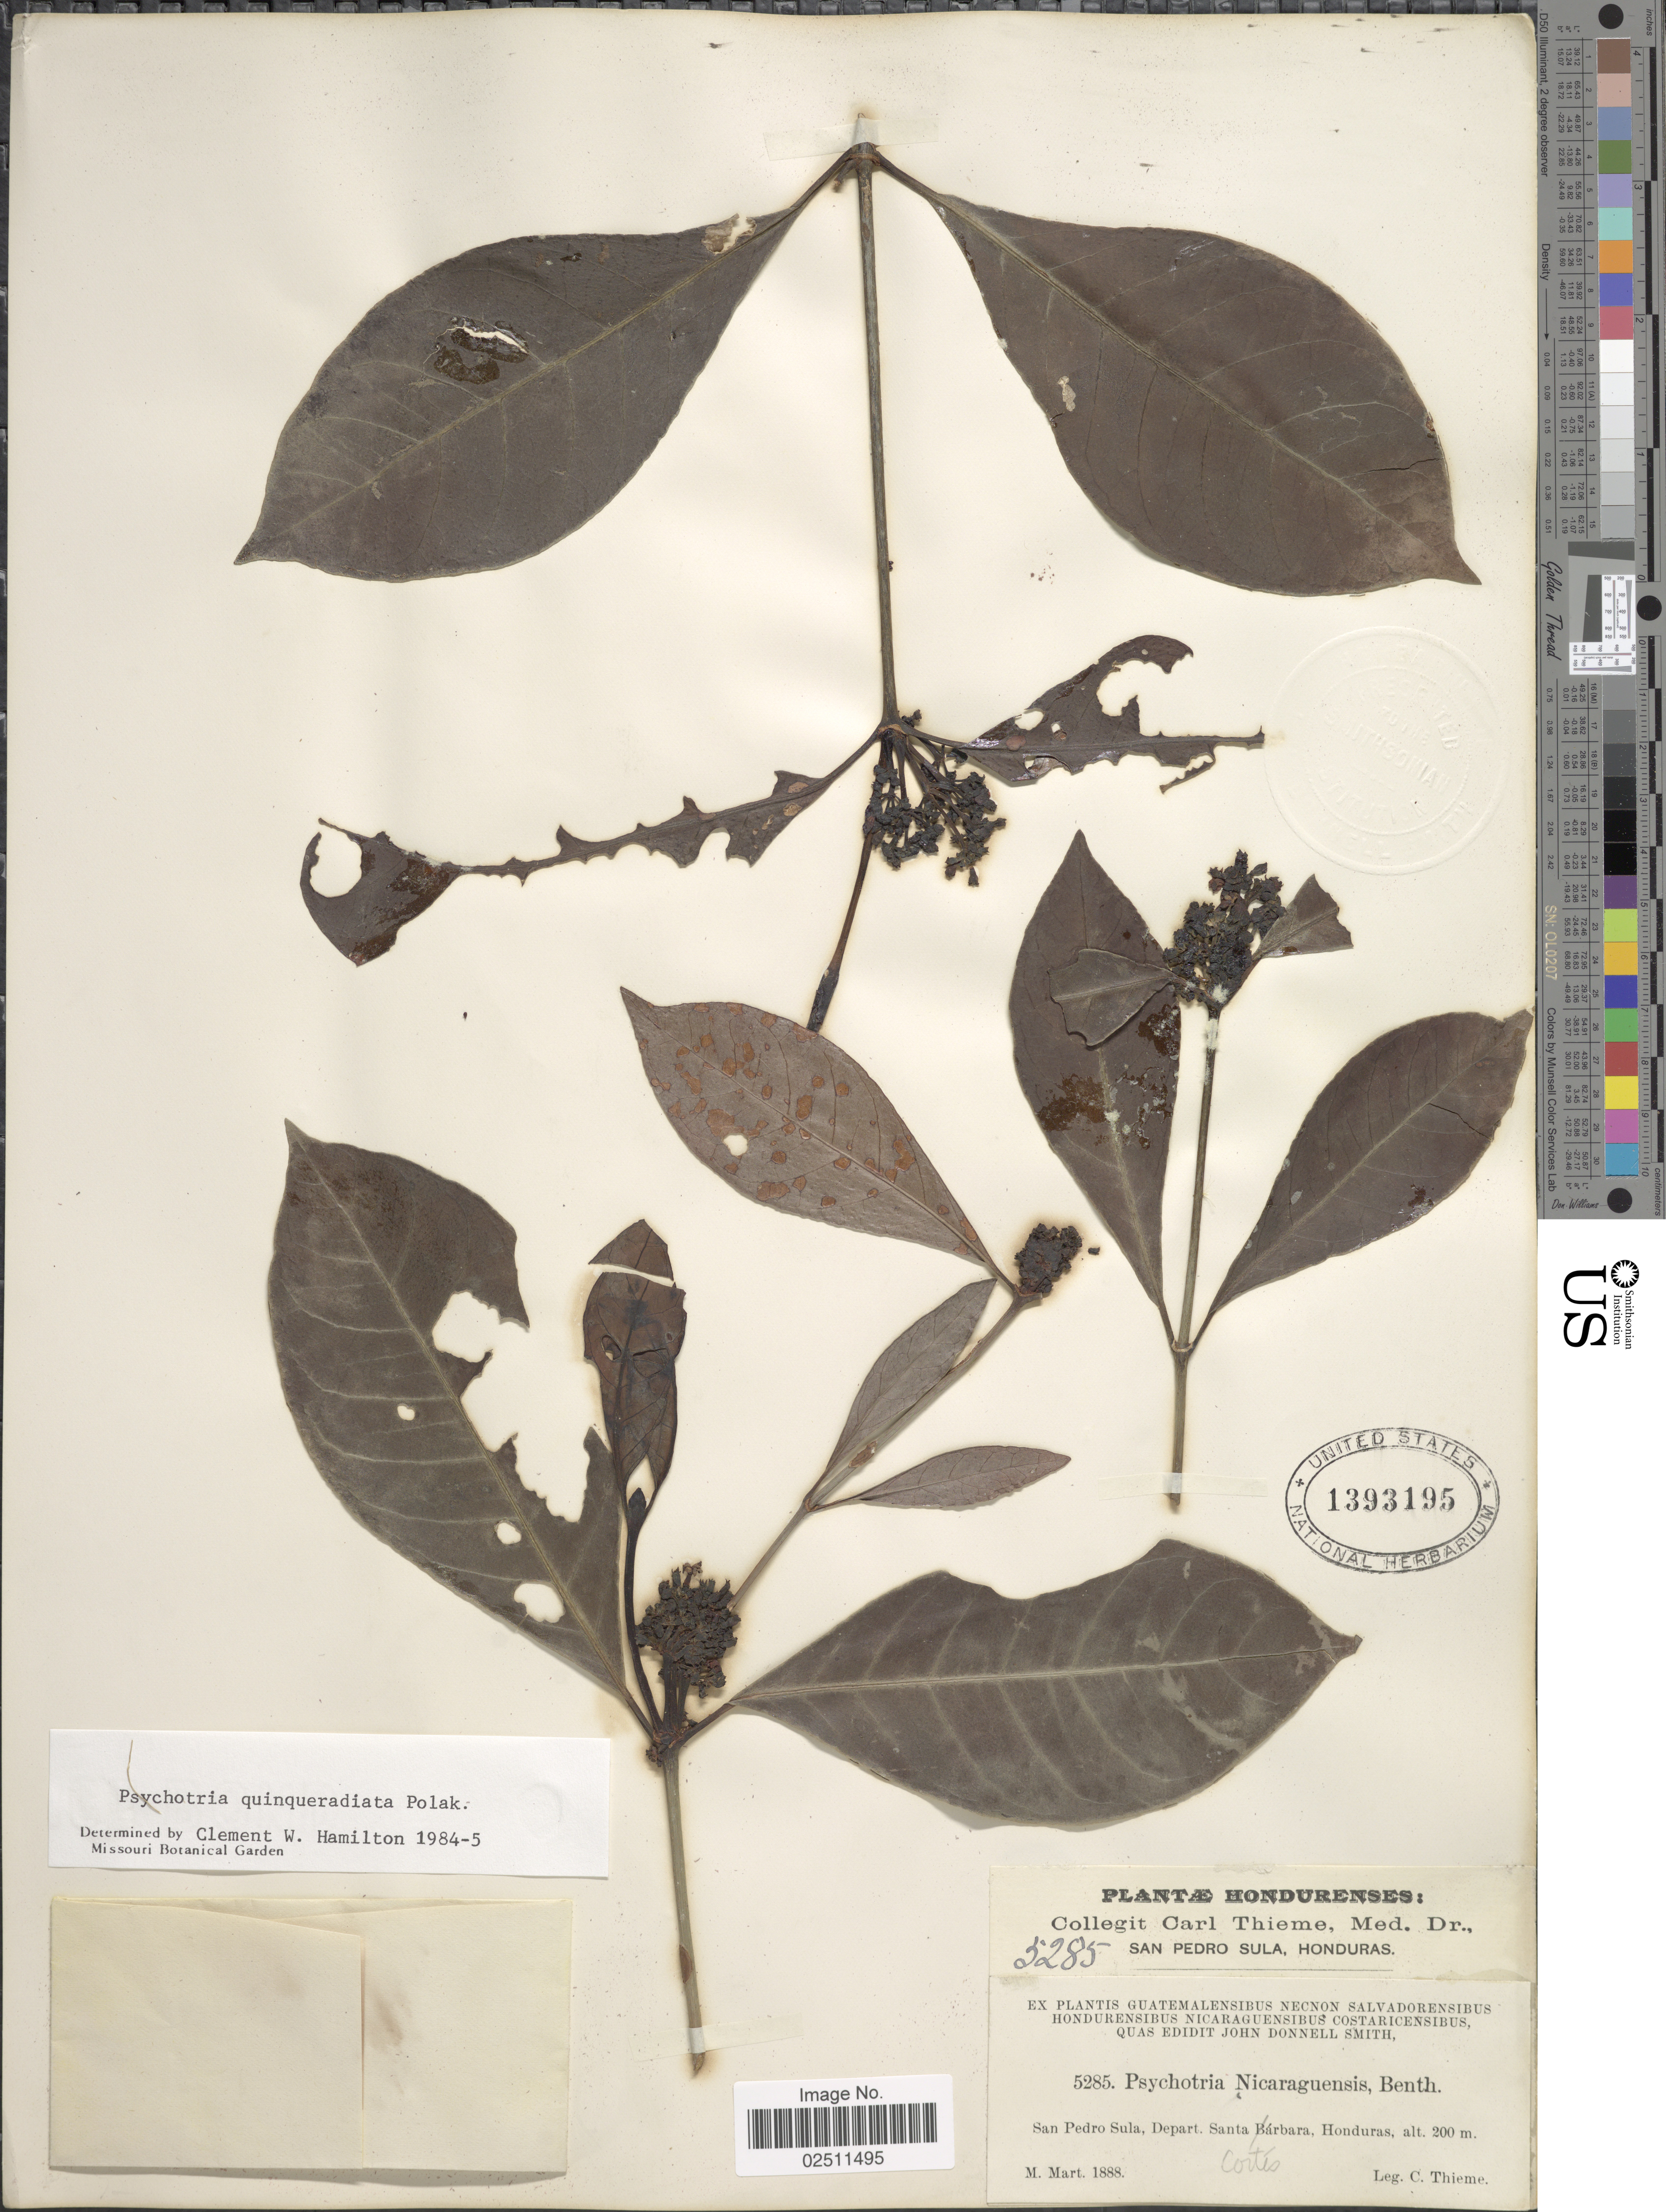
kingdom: Plantae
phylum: Tracheophyta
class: Magnoliopsida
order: Gentianales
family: Rubiaceae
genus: Psychotria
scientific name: Psychotria quinqueradiata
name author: Pol.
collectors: C. Thieme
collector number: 5285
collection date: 1888-03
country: Honduras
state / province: Cortés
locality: San Pedro Sula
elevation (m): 200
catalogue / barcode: US 1393195